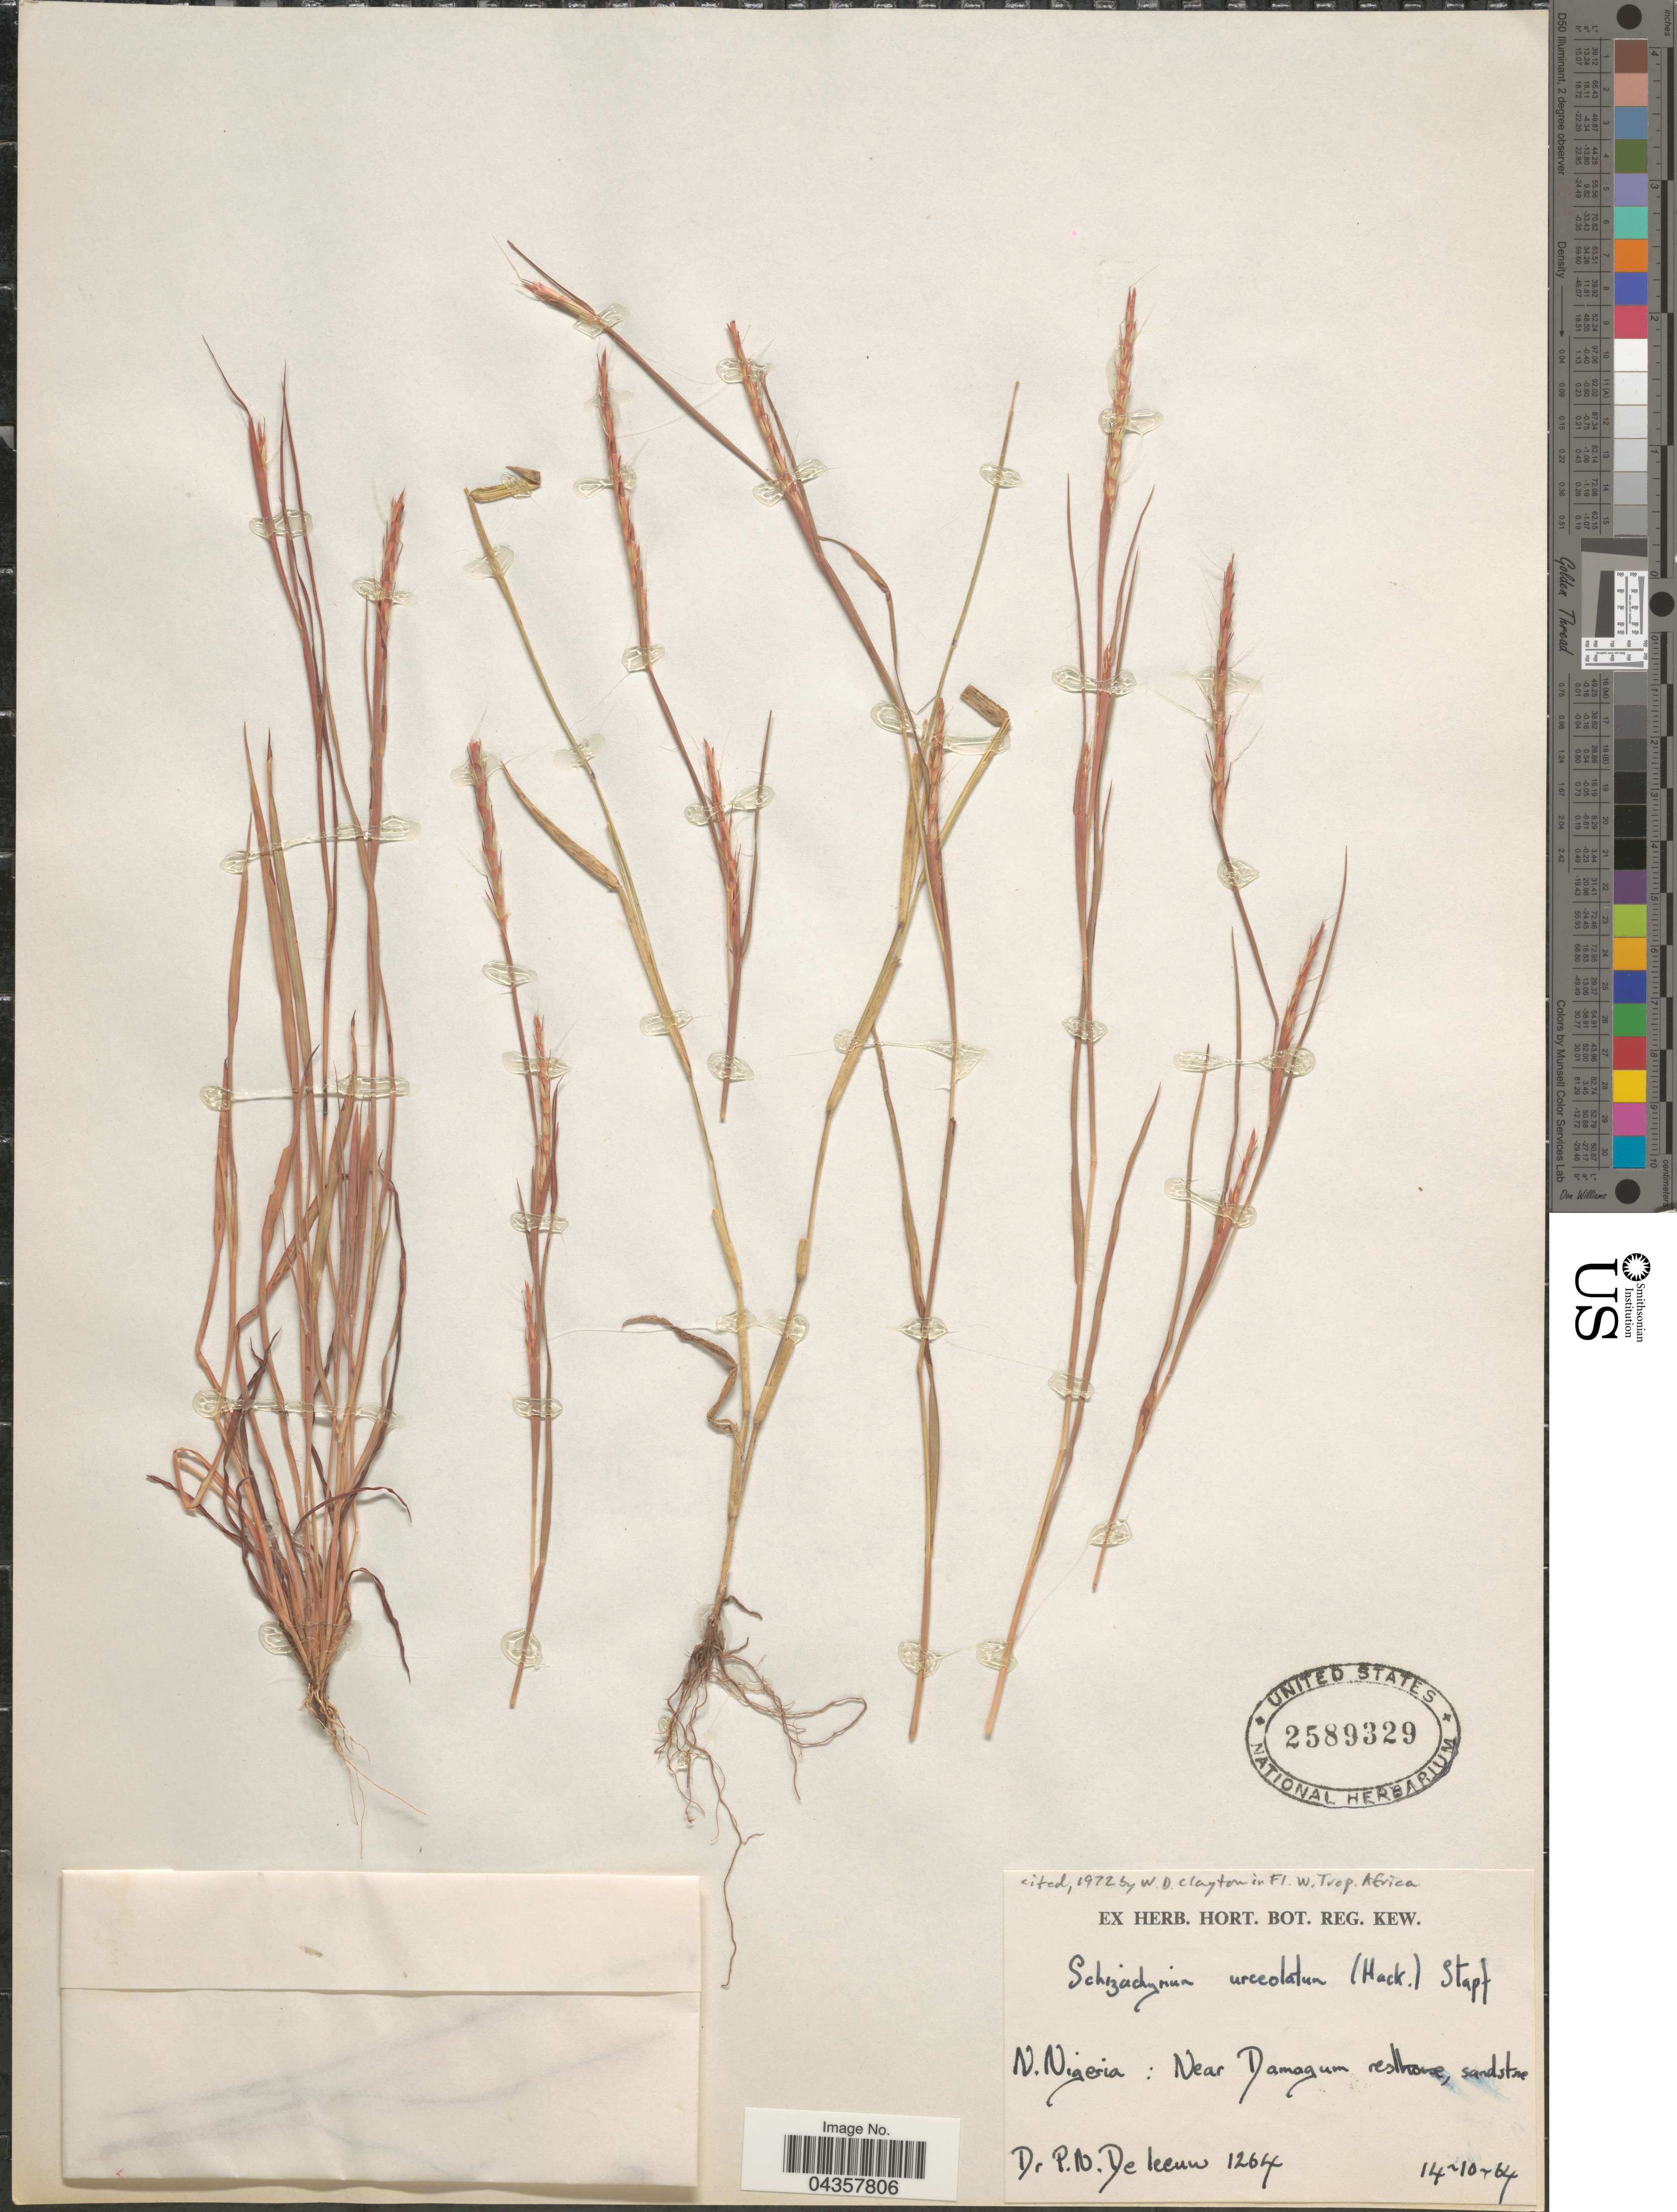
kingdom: Plantae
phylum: Tracheophyta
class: Liliopsida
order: Poales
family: Poaceae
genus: Schizachyrium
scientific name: Schizachyrium urceolatum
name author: (Hack.) Stapf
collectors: P. De Leeuw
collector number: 1264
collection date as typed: Transcribed d/m/y: 14/10/64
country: Nigeria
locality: N. Nigeria: Near Damagu, resthouse, sandstone.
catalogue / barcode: US 2589329